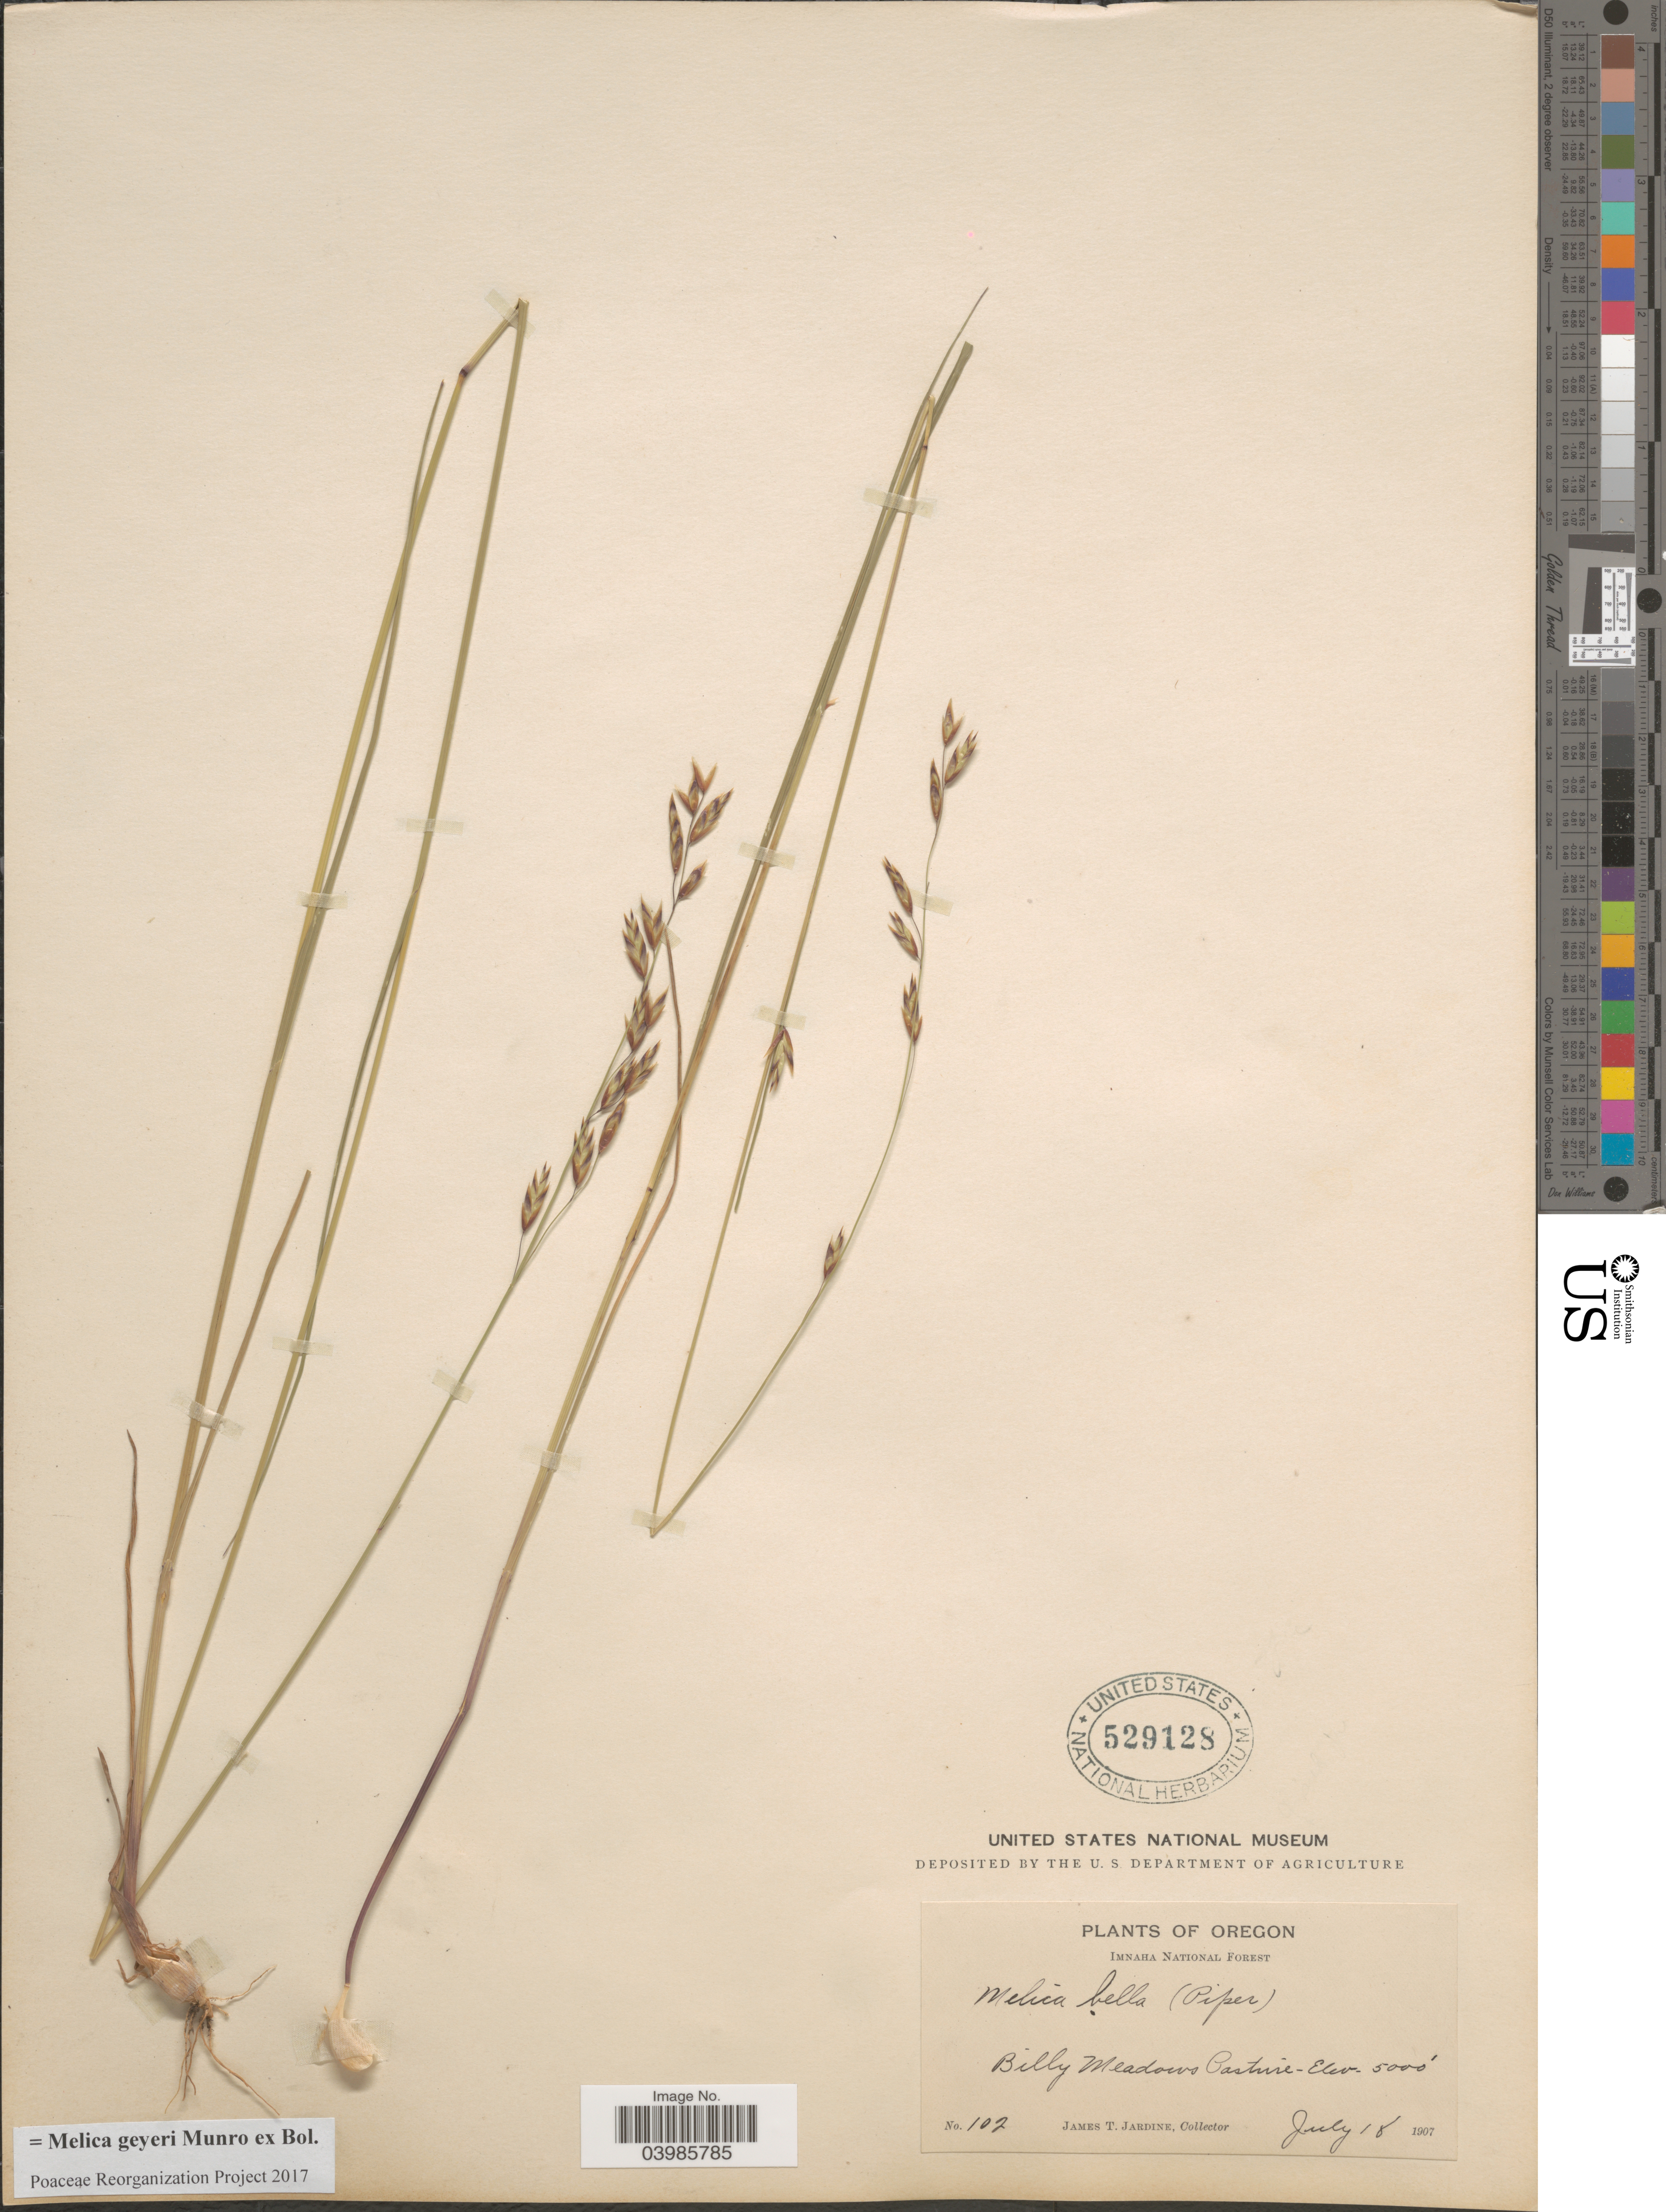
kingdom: Plantae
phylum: Tracheophyta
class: Liliopsida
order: Poales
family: Poaceae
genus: Melica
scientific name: Melica geyeri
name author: Munro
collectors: J. T. Jardine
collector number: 102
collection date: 1907-07-18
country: United States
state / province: Oregon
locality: Imnaha National Forest. Billy Meadows Pasture.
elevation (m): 1524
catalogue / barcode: US 529128